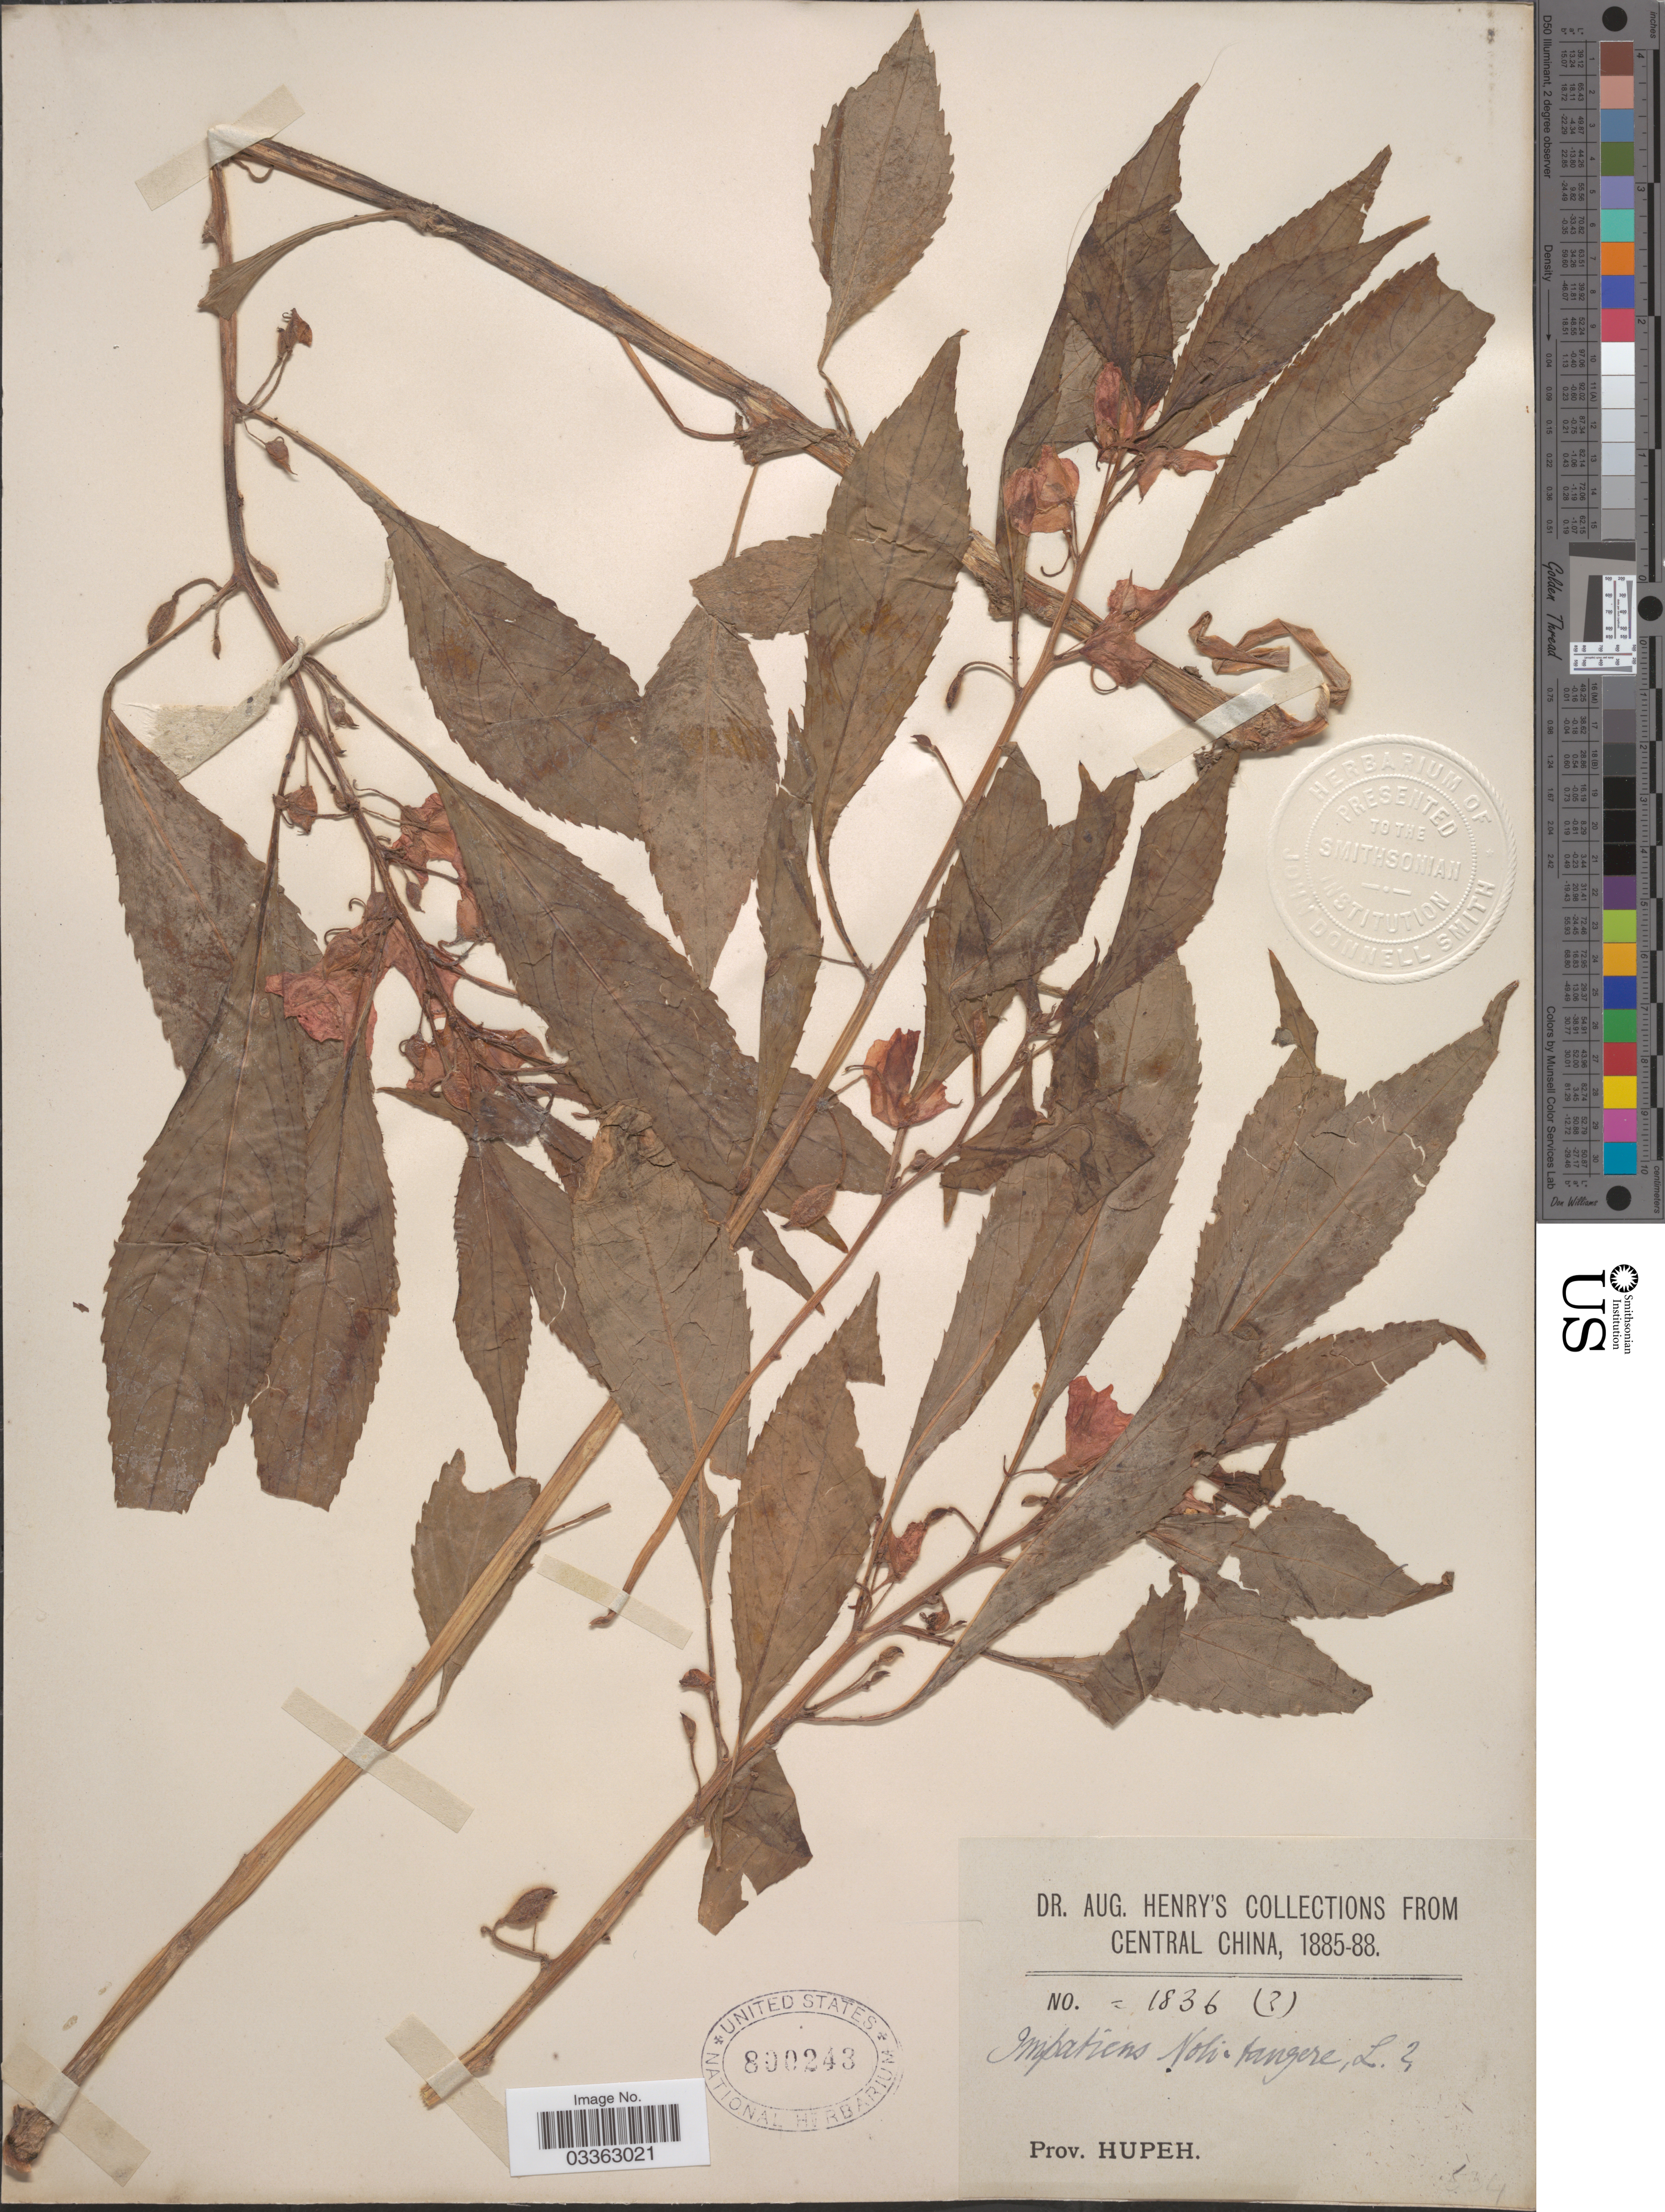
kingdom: Plantae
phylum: Tracheophyta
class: Magnoliopsida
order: Ericales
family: Balsaminaceae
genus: Impatiens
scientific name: Impatiens noli-tangere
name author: L.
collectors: A. Henry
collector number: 1836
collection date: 1885/1888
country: China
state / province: Hubei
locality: Central China, Prov. Hupeh.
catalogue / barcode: US 800243